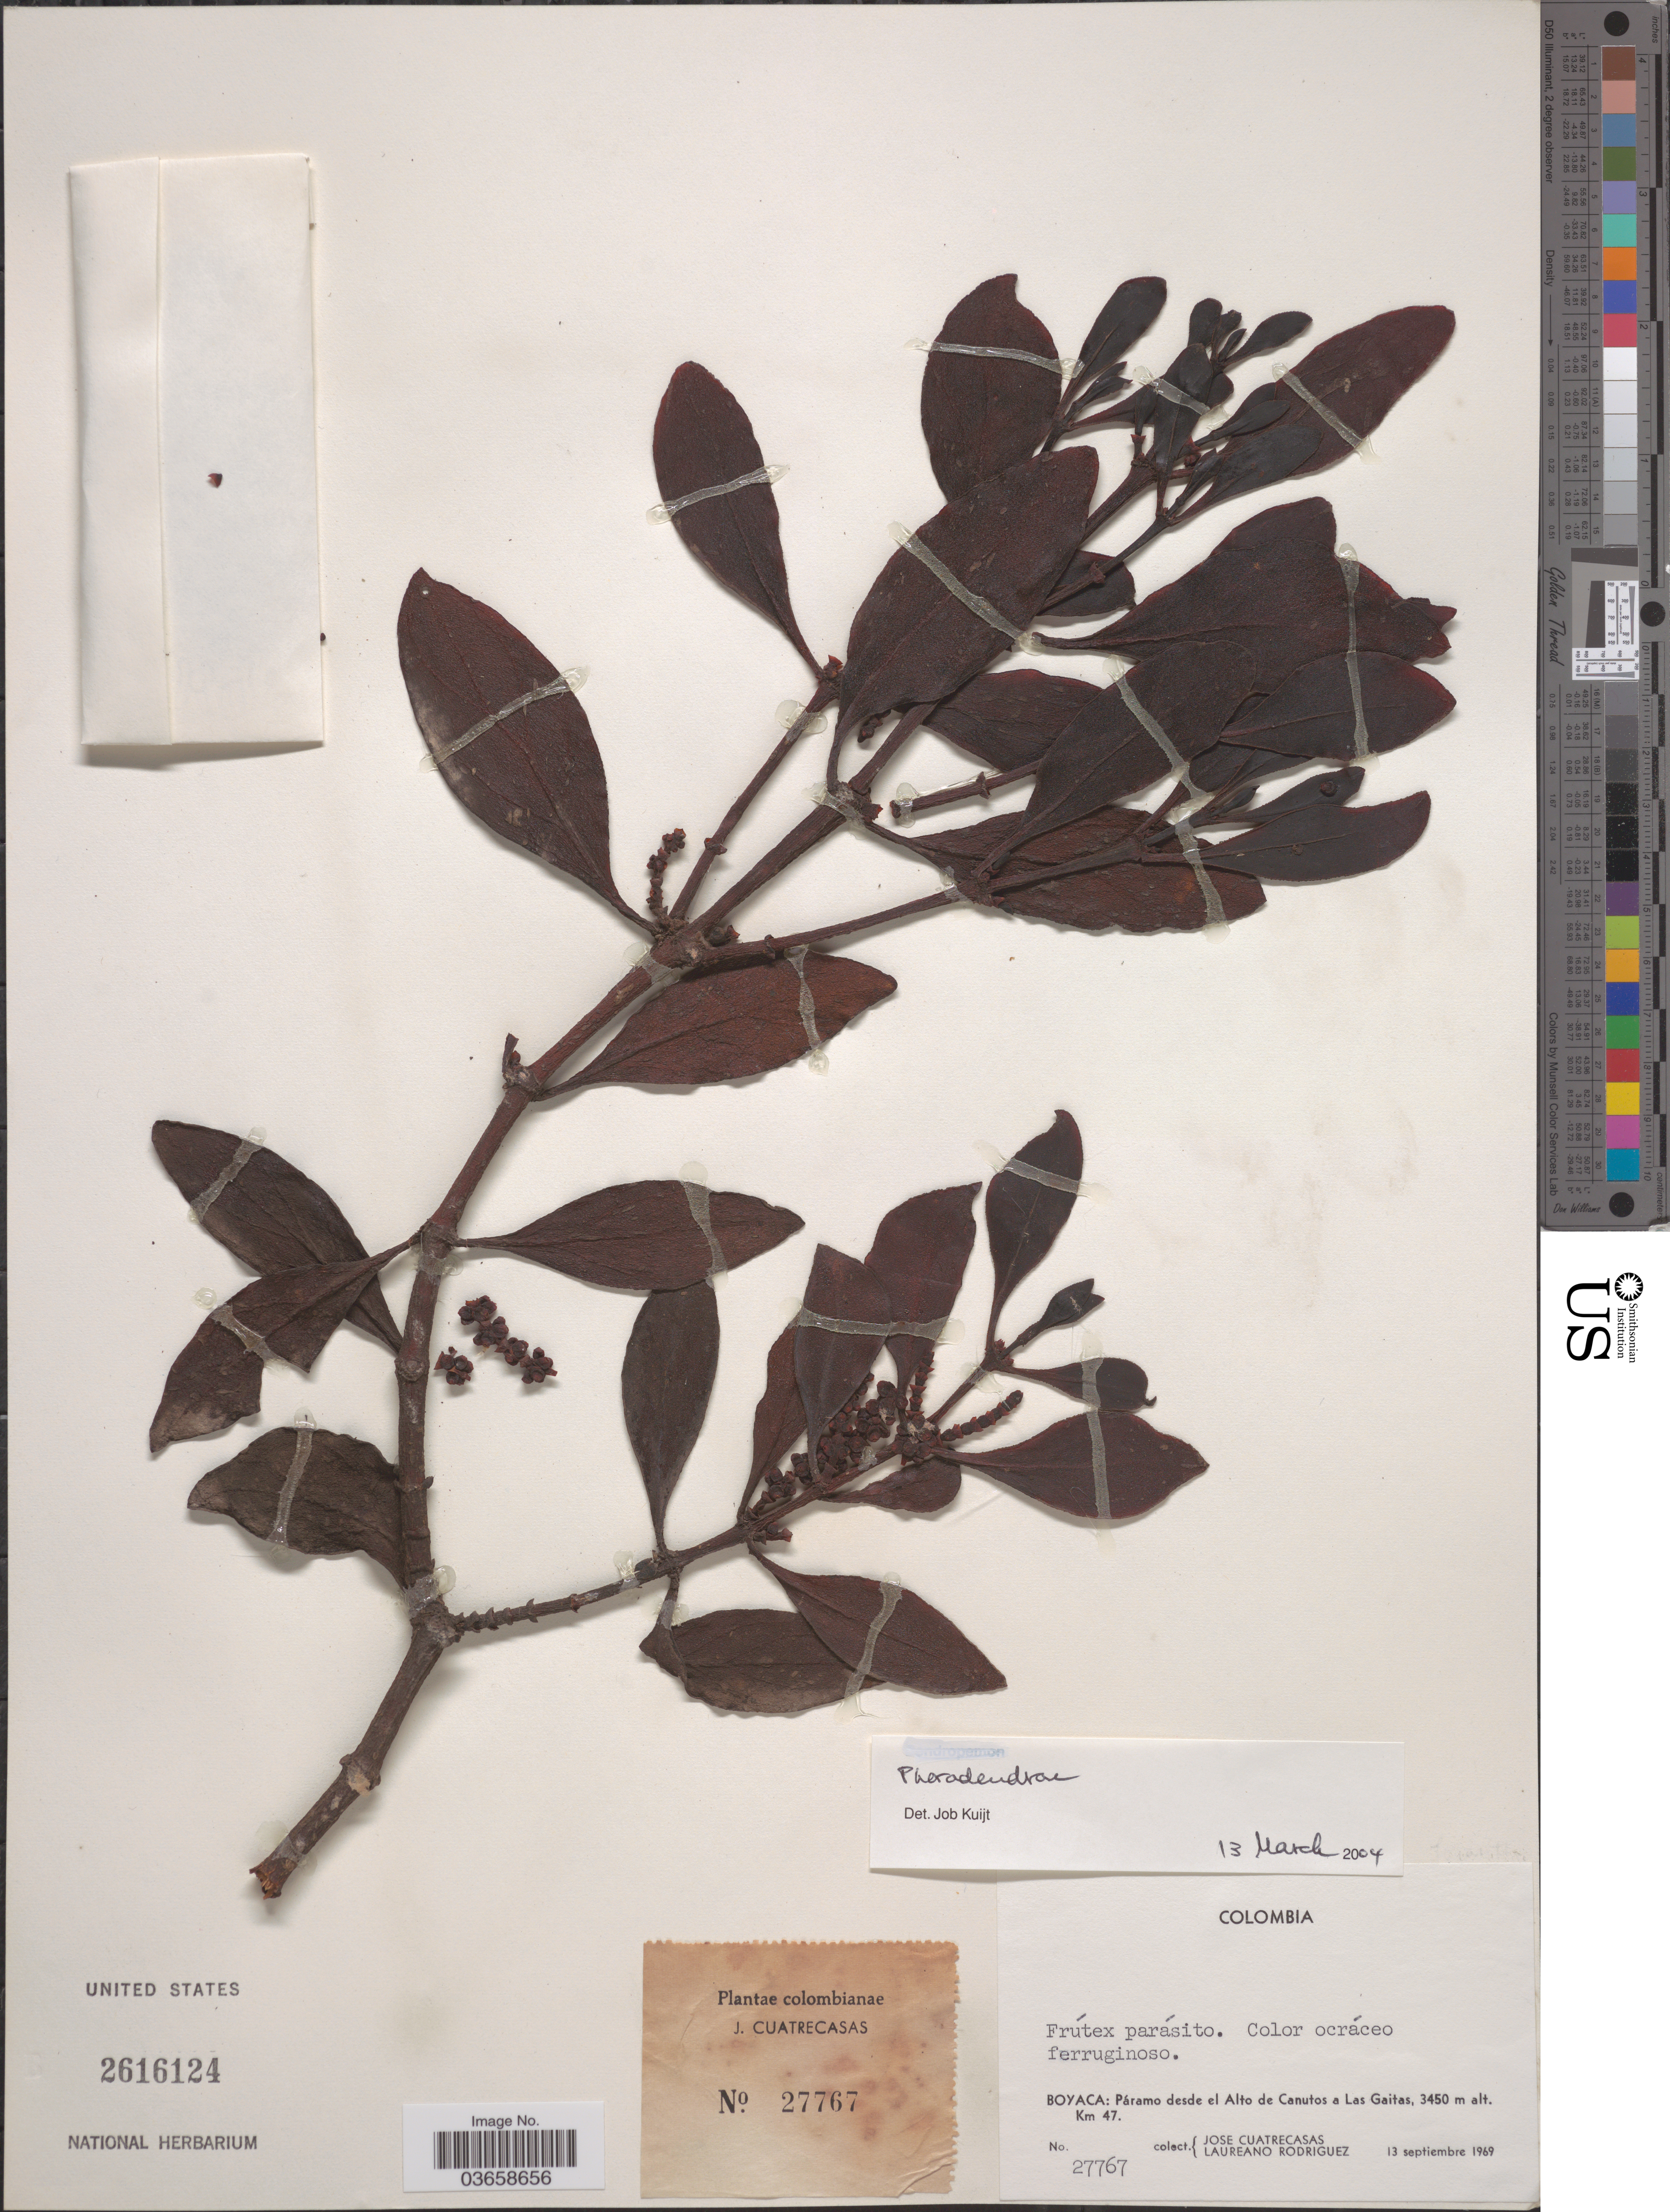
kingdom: Plantae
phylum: Tracheophyta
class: Magnoliopsida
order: Santalales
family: Viscaceae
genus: Phoradendron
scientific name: Phoradendron sp.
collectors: J. Cuatrecasas & L. Rodriguez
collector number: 27767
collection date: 1969-09-13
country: Colombia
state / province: Boyacá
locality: Páramo desde el Alto de Canutos a Las Gaitas, Km 47.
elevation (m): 3450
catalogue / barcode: US 2616124